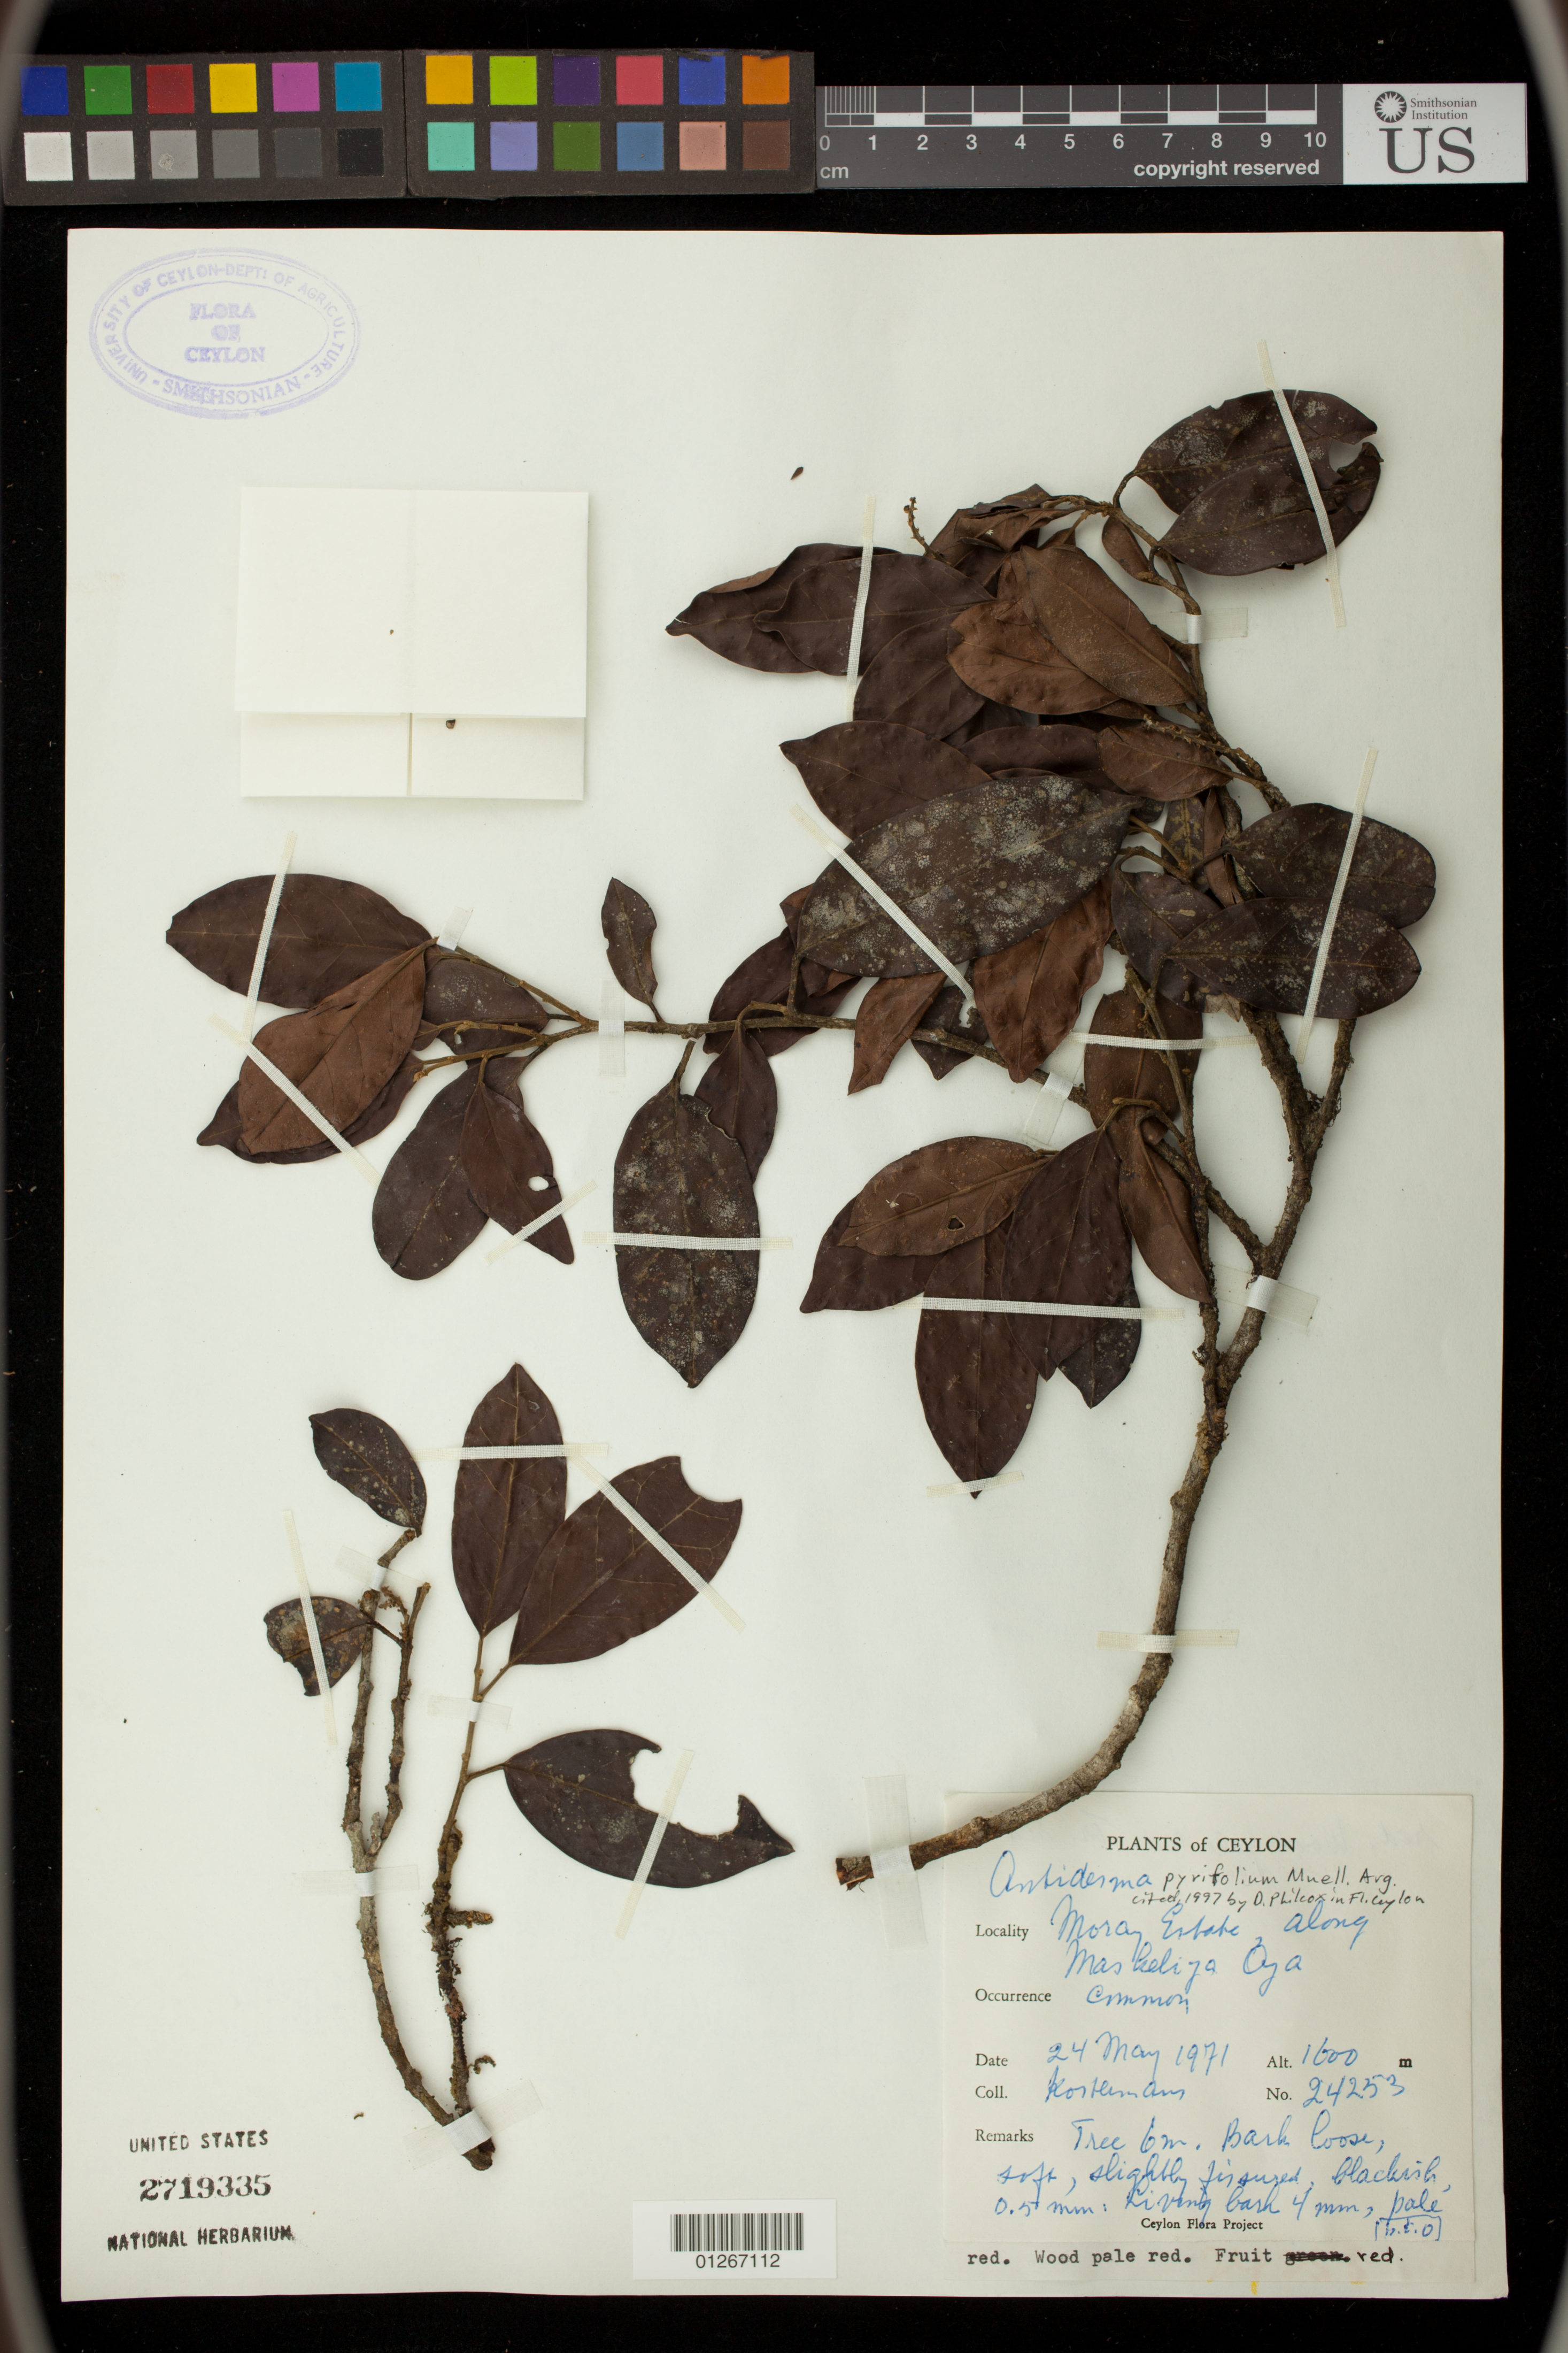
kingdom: Plantae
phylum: Tracheophyta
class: Magnoliopsida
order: Malpighiales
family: Phyllanthaceae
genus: Antidesma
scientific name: Antidesma pyrifolium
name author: Müll. Arg.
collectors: Kostermans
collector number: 24253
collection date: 1971-05-24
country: Sri Lanka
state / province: Central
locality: Moray Estate, along Maskeliya Oya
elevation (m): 1600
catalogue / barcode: US 2719335